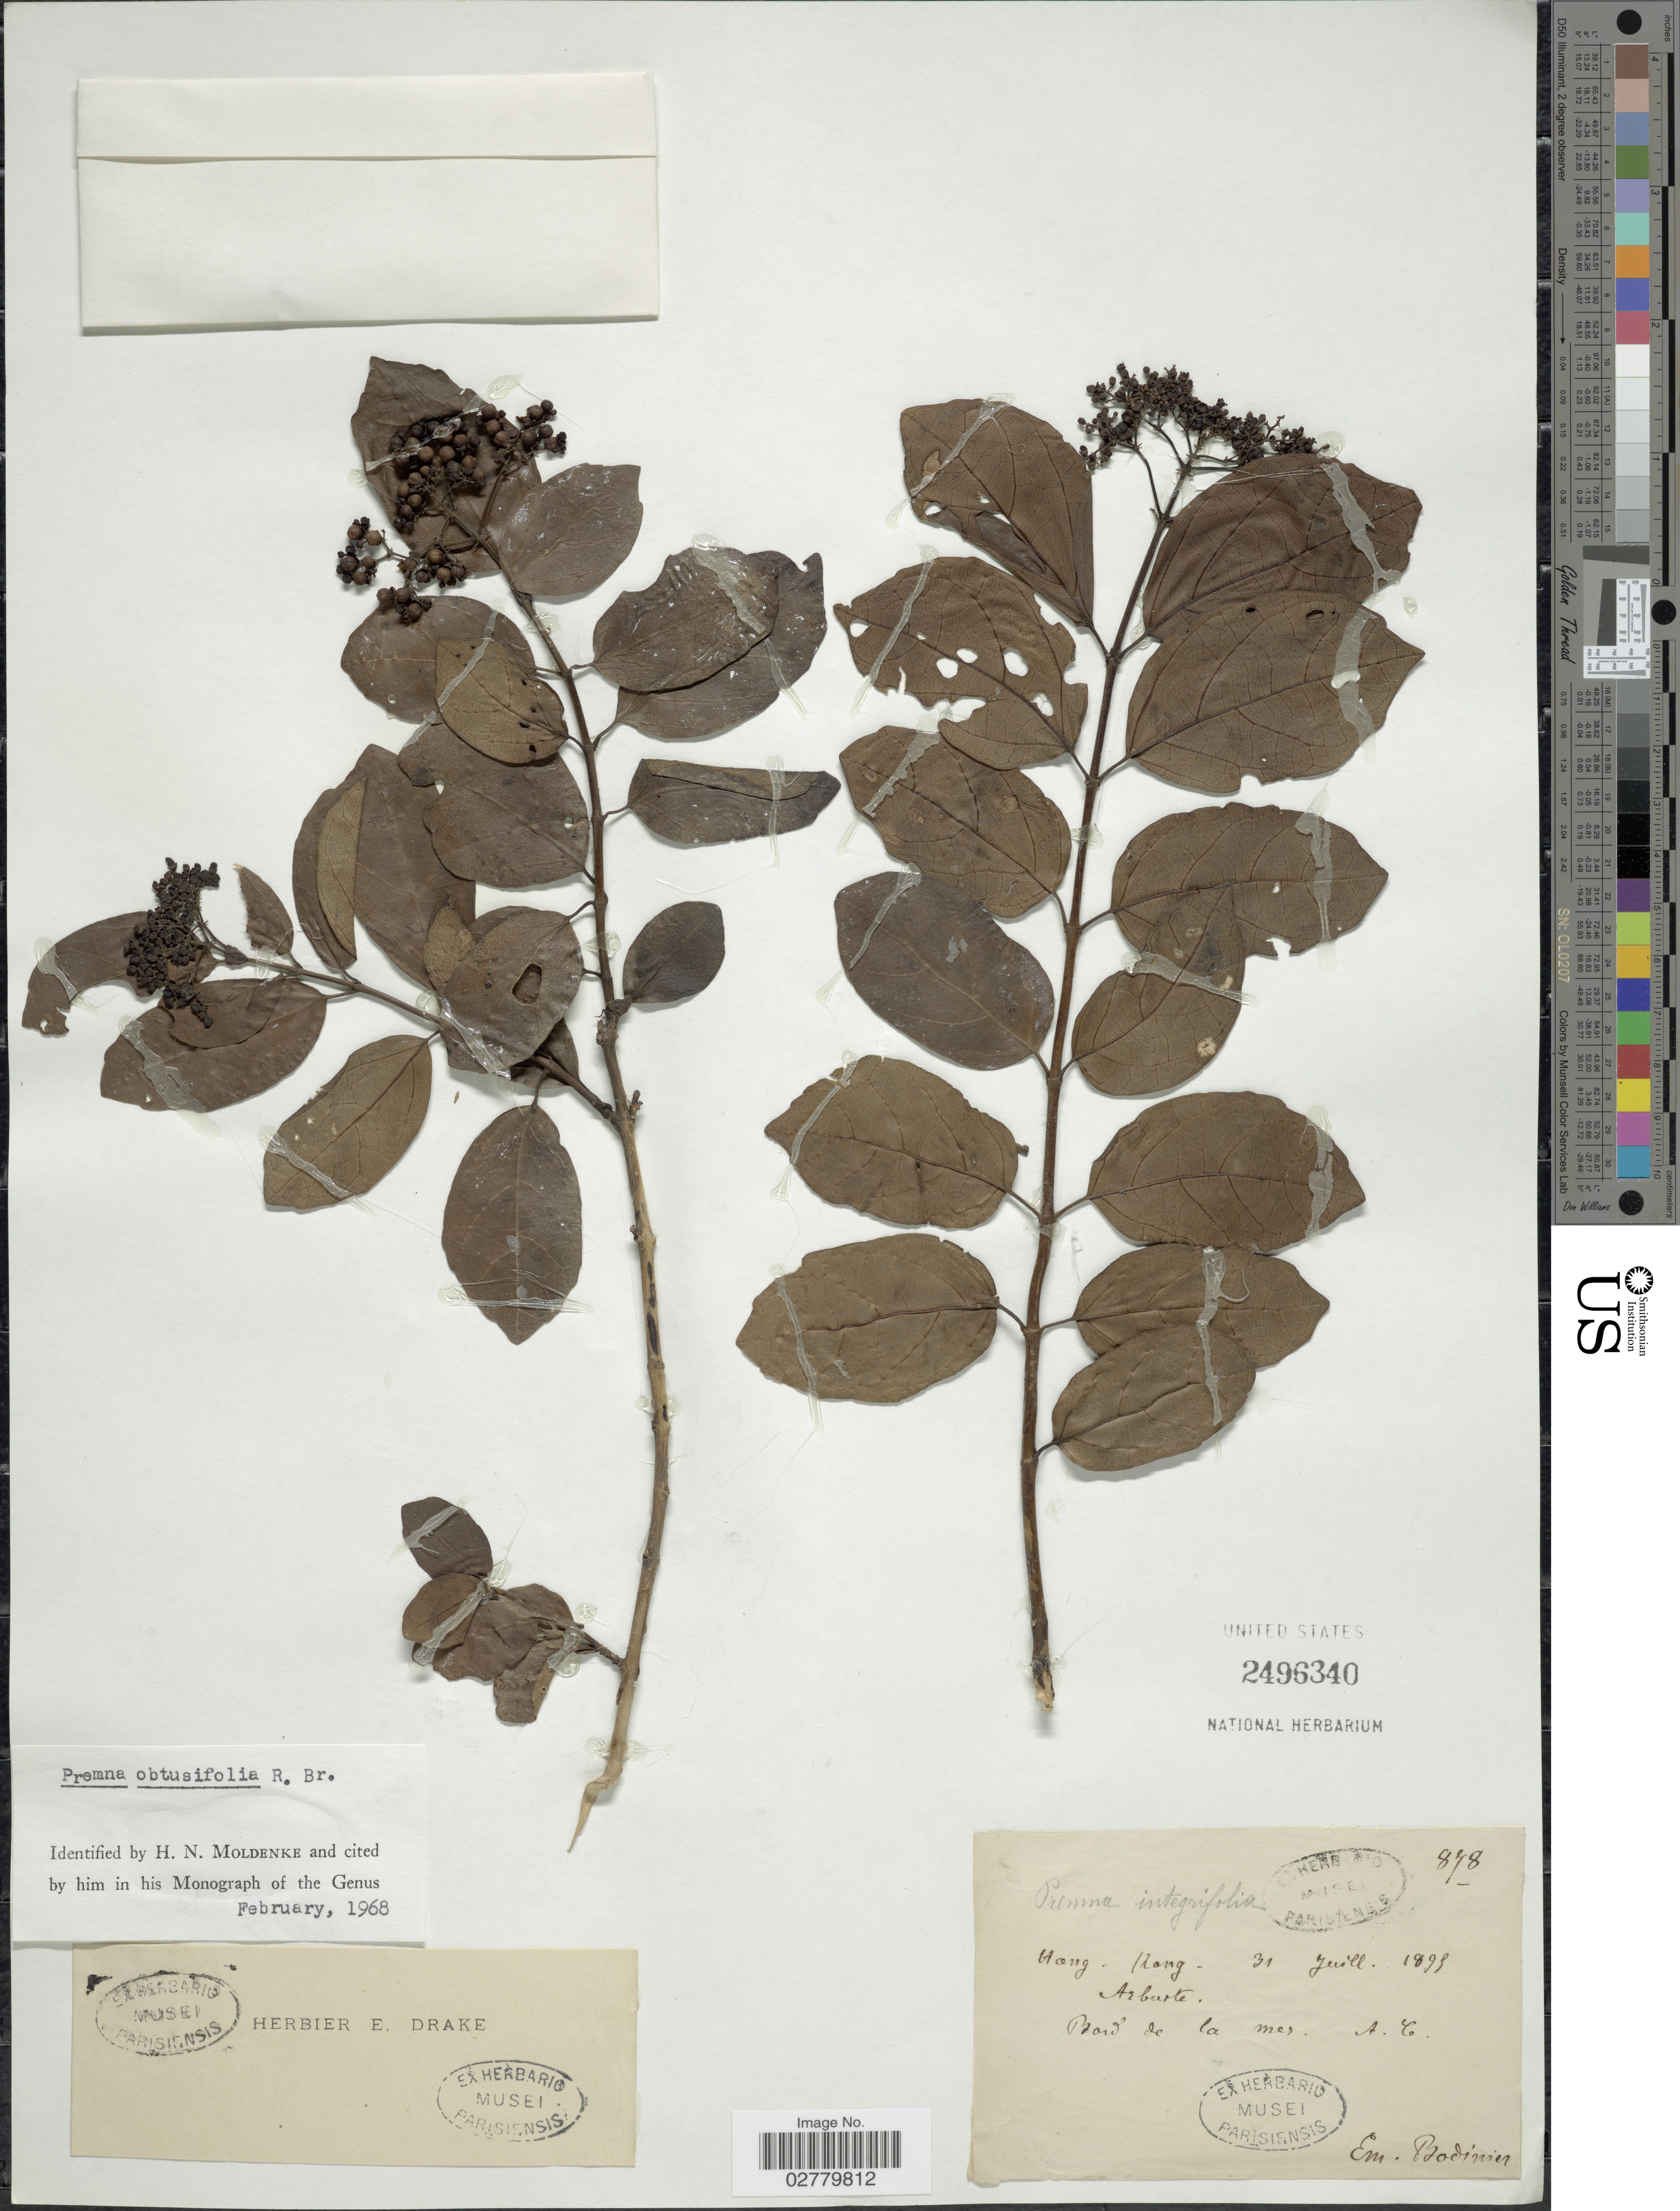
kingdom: Plantae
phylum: Tracheophyta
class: Magnoliopsida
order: Lamiales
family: Lamiaceae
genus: Premna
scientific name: Premna obtusifolia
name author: R. Br.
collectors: E. Bodinier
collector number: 878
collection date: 1895-07-31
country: China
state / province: Hong Kong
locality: Bord de la mer. A.C.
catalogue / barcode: US 2496340